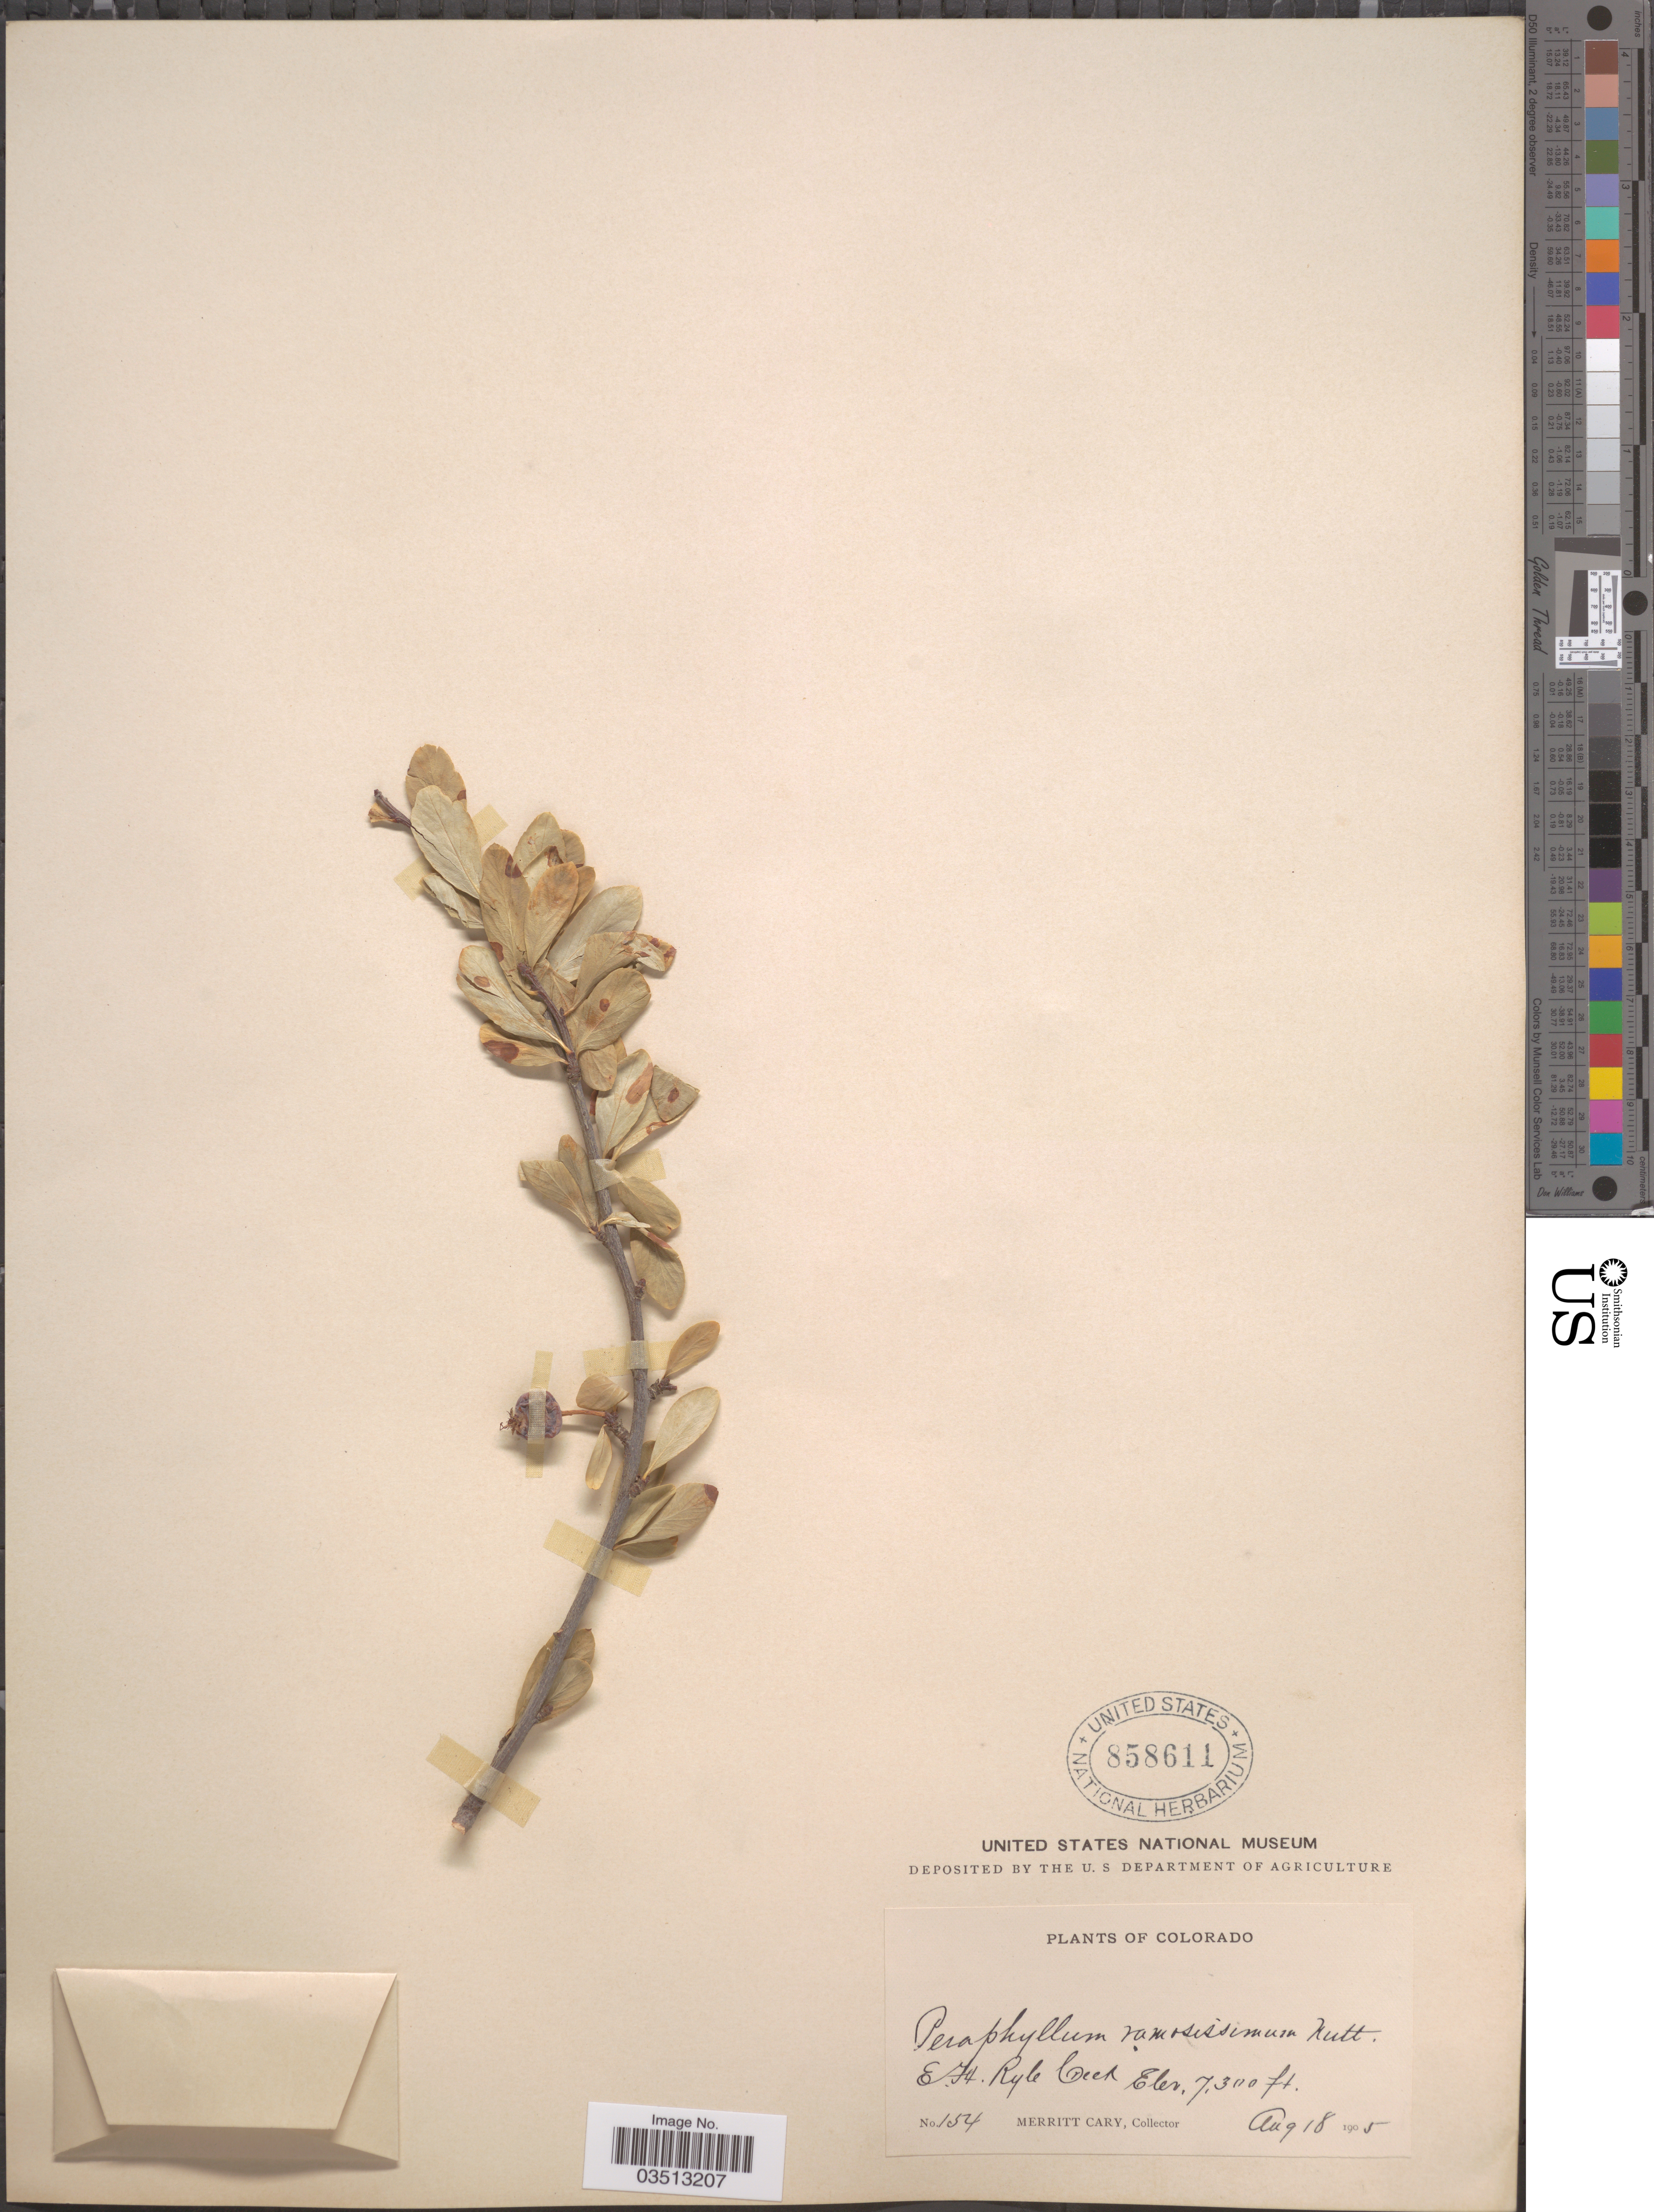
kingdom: Plantae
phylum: Tracheophyta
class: Magnoliopsida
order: Rosales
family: Rosaceae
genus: Peraphyllum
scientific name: Peraphyllum ramosissimum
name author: Nutt.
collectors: M. Cary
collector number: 154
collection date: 1905-08-18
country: United States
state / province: Colorado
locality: E. In Ryle Creek.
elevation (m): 2225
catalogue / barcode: US 858611